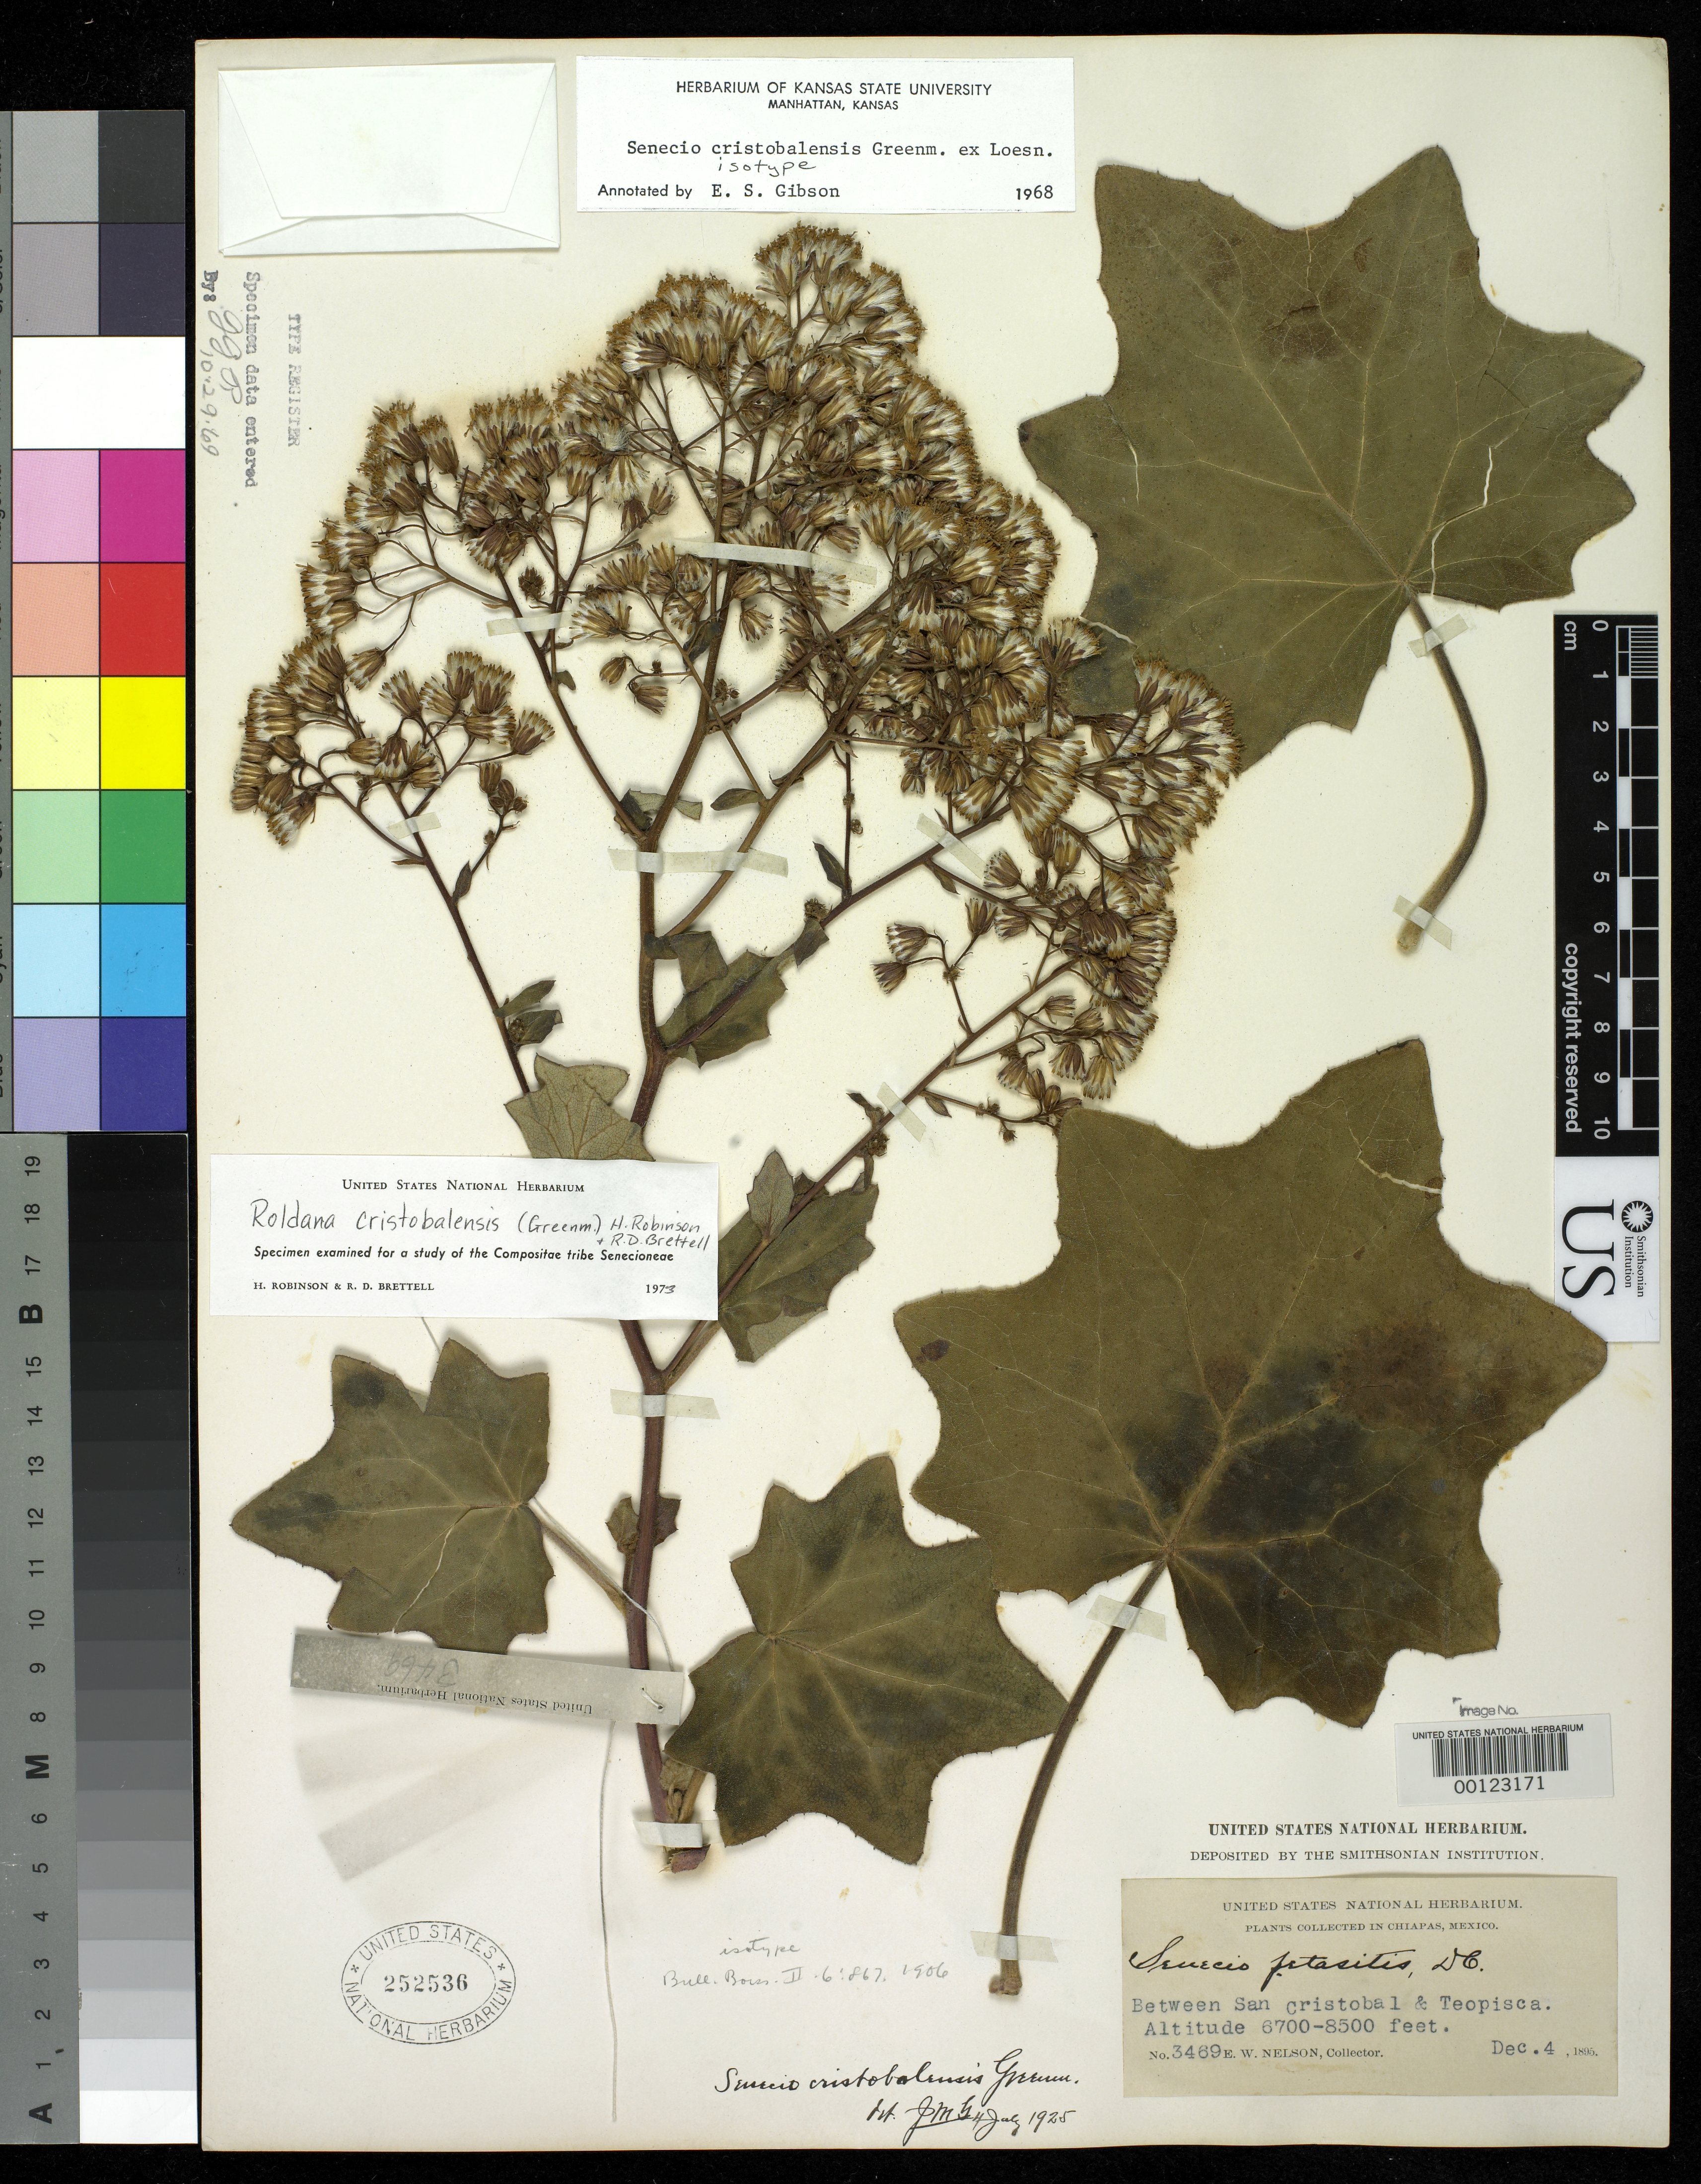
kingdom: Plantae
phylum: Tracheophyta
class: Magnoliopsida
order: Asterales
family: Asteraceae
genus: Senecio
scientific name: Senecio cristobalensis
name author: Greenm. ex Loes.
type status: Isotype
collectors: E. W. Nelson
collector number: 3469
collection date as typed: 04 Dec 1895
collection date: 1895-12-04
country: Mexico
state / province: Chiapas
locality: Between San Cristobal and Teopisca.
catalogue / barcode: US 252536